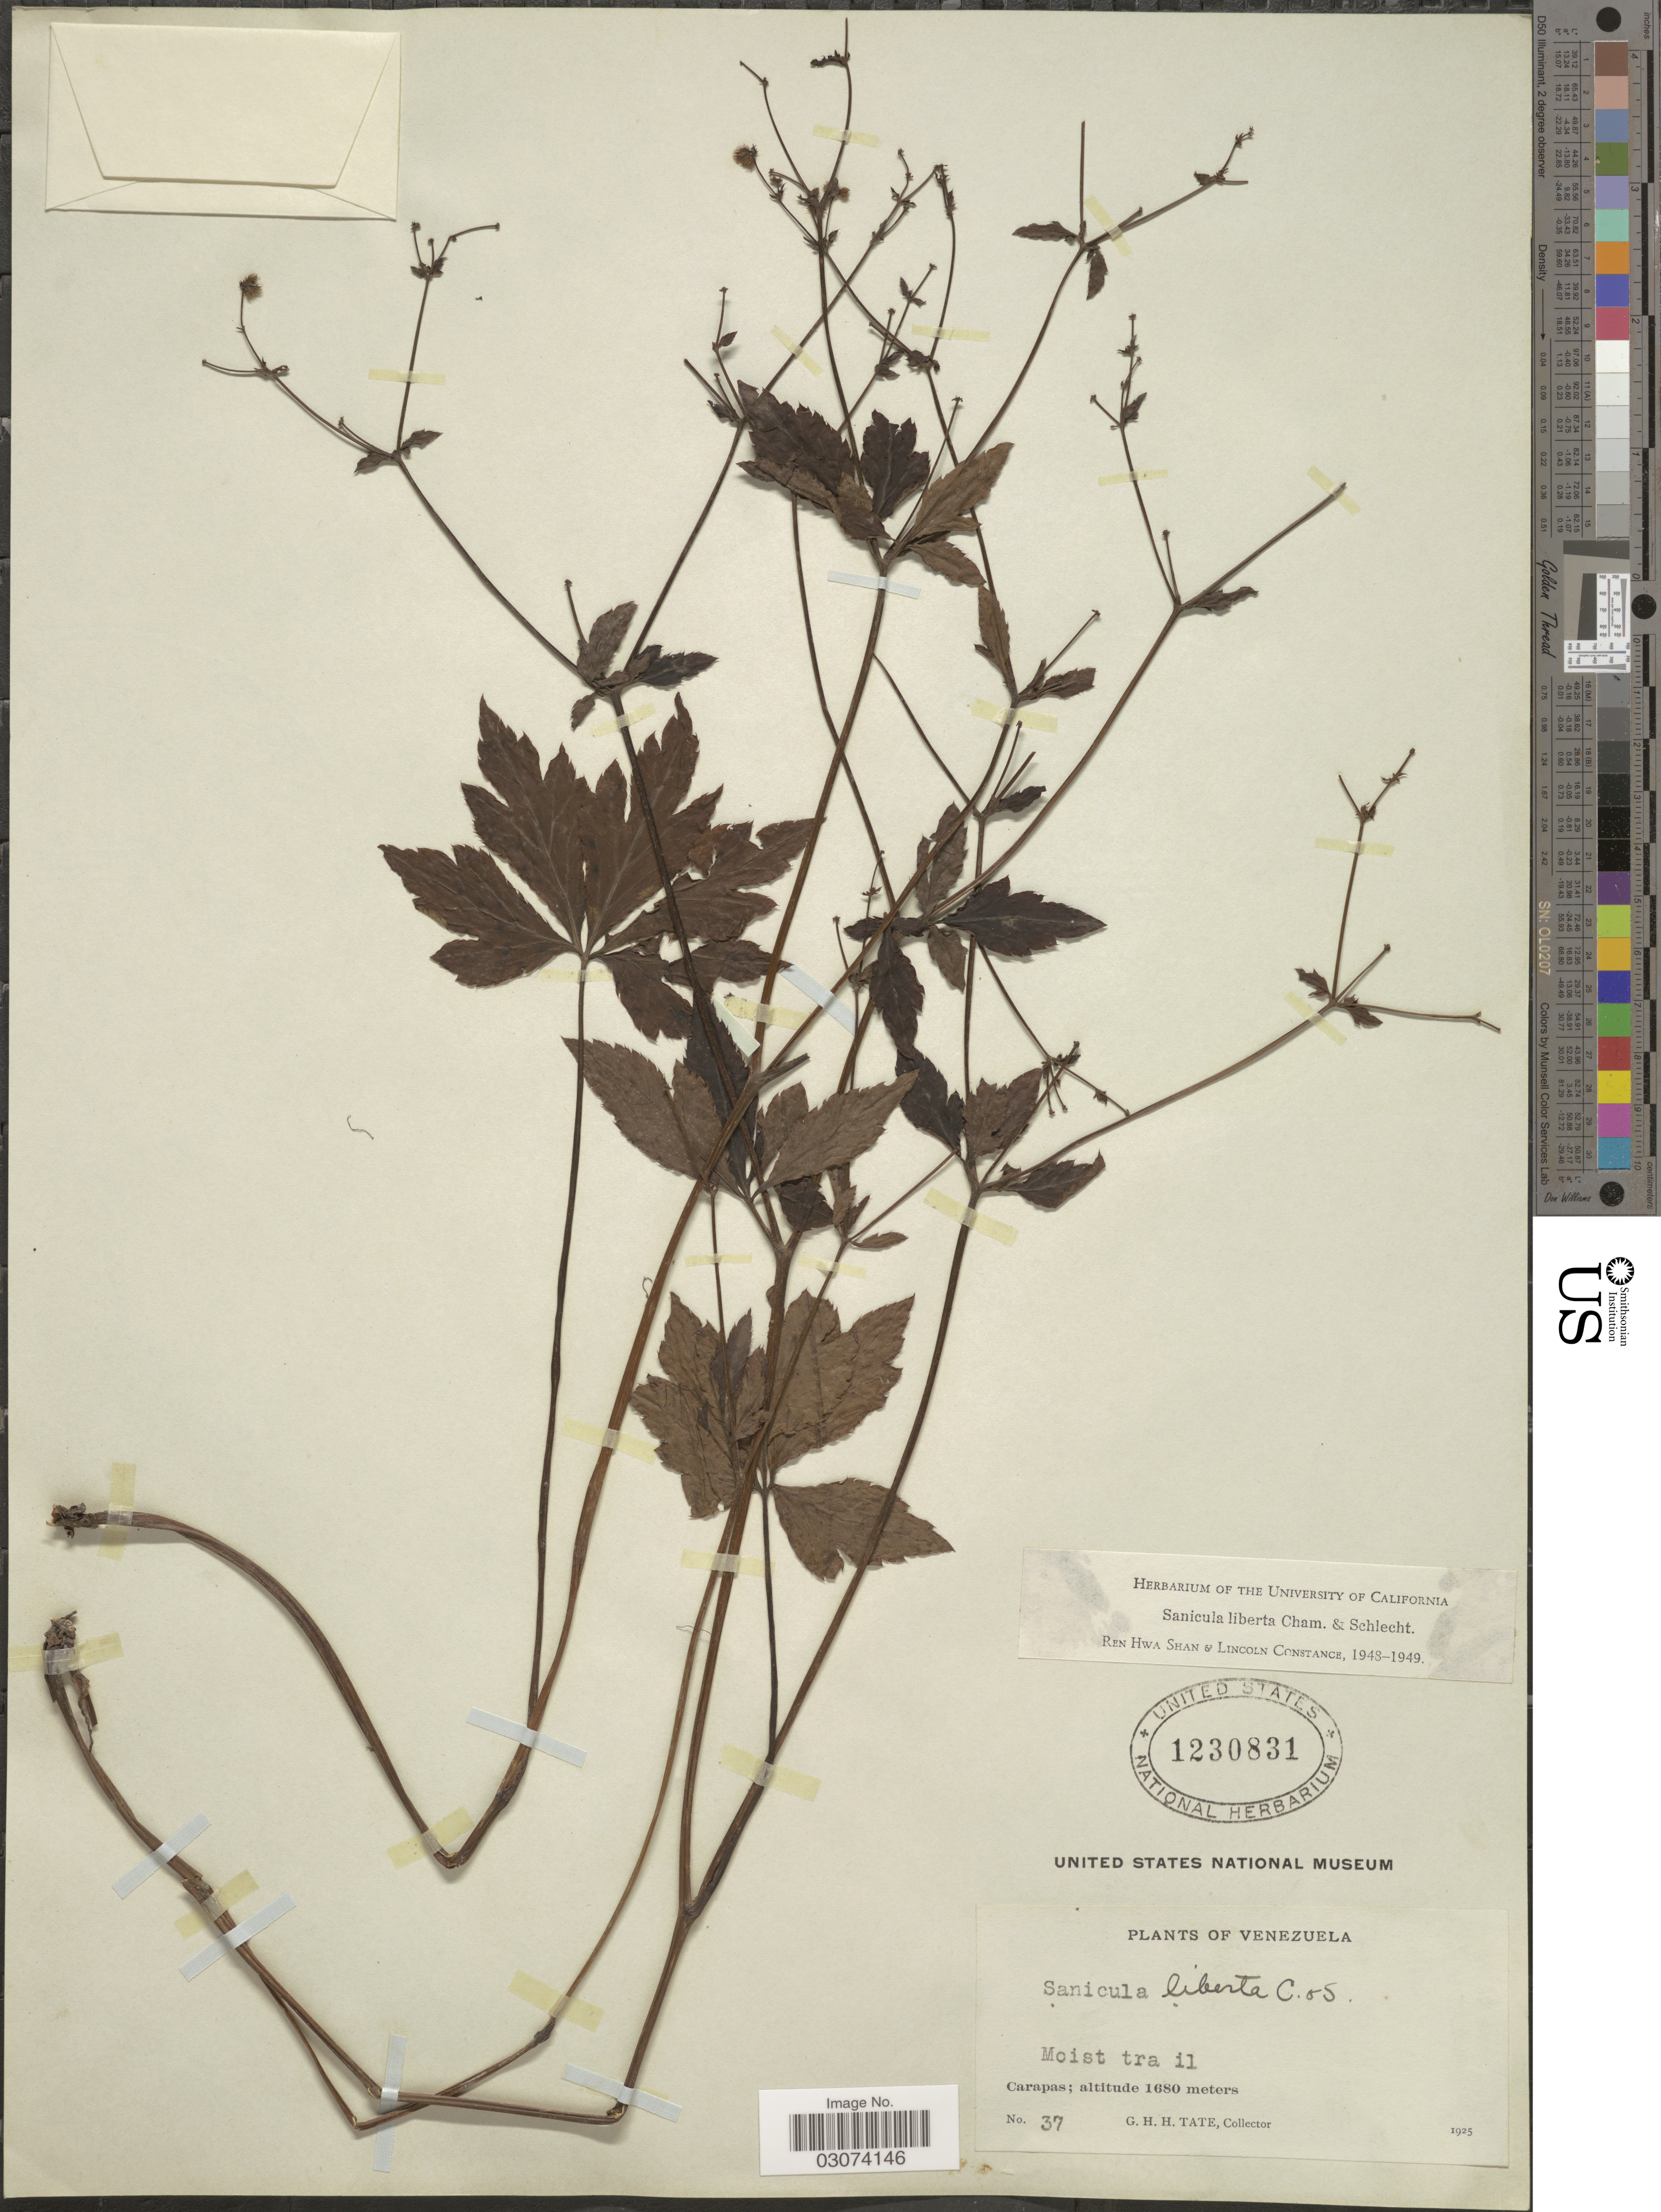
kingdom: Plantae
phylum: Tracheophyta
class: Magnoliopsida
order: Apiales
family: Apiaceae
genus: Sanicula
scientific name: Sanicula liberta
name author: Cham. & Schltdl.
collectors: G. H. H.Tate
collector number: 37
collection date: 1925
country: Ecuador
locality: Carapas.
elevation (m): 1680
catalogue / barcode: US 1230831